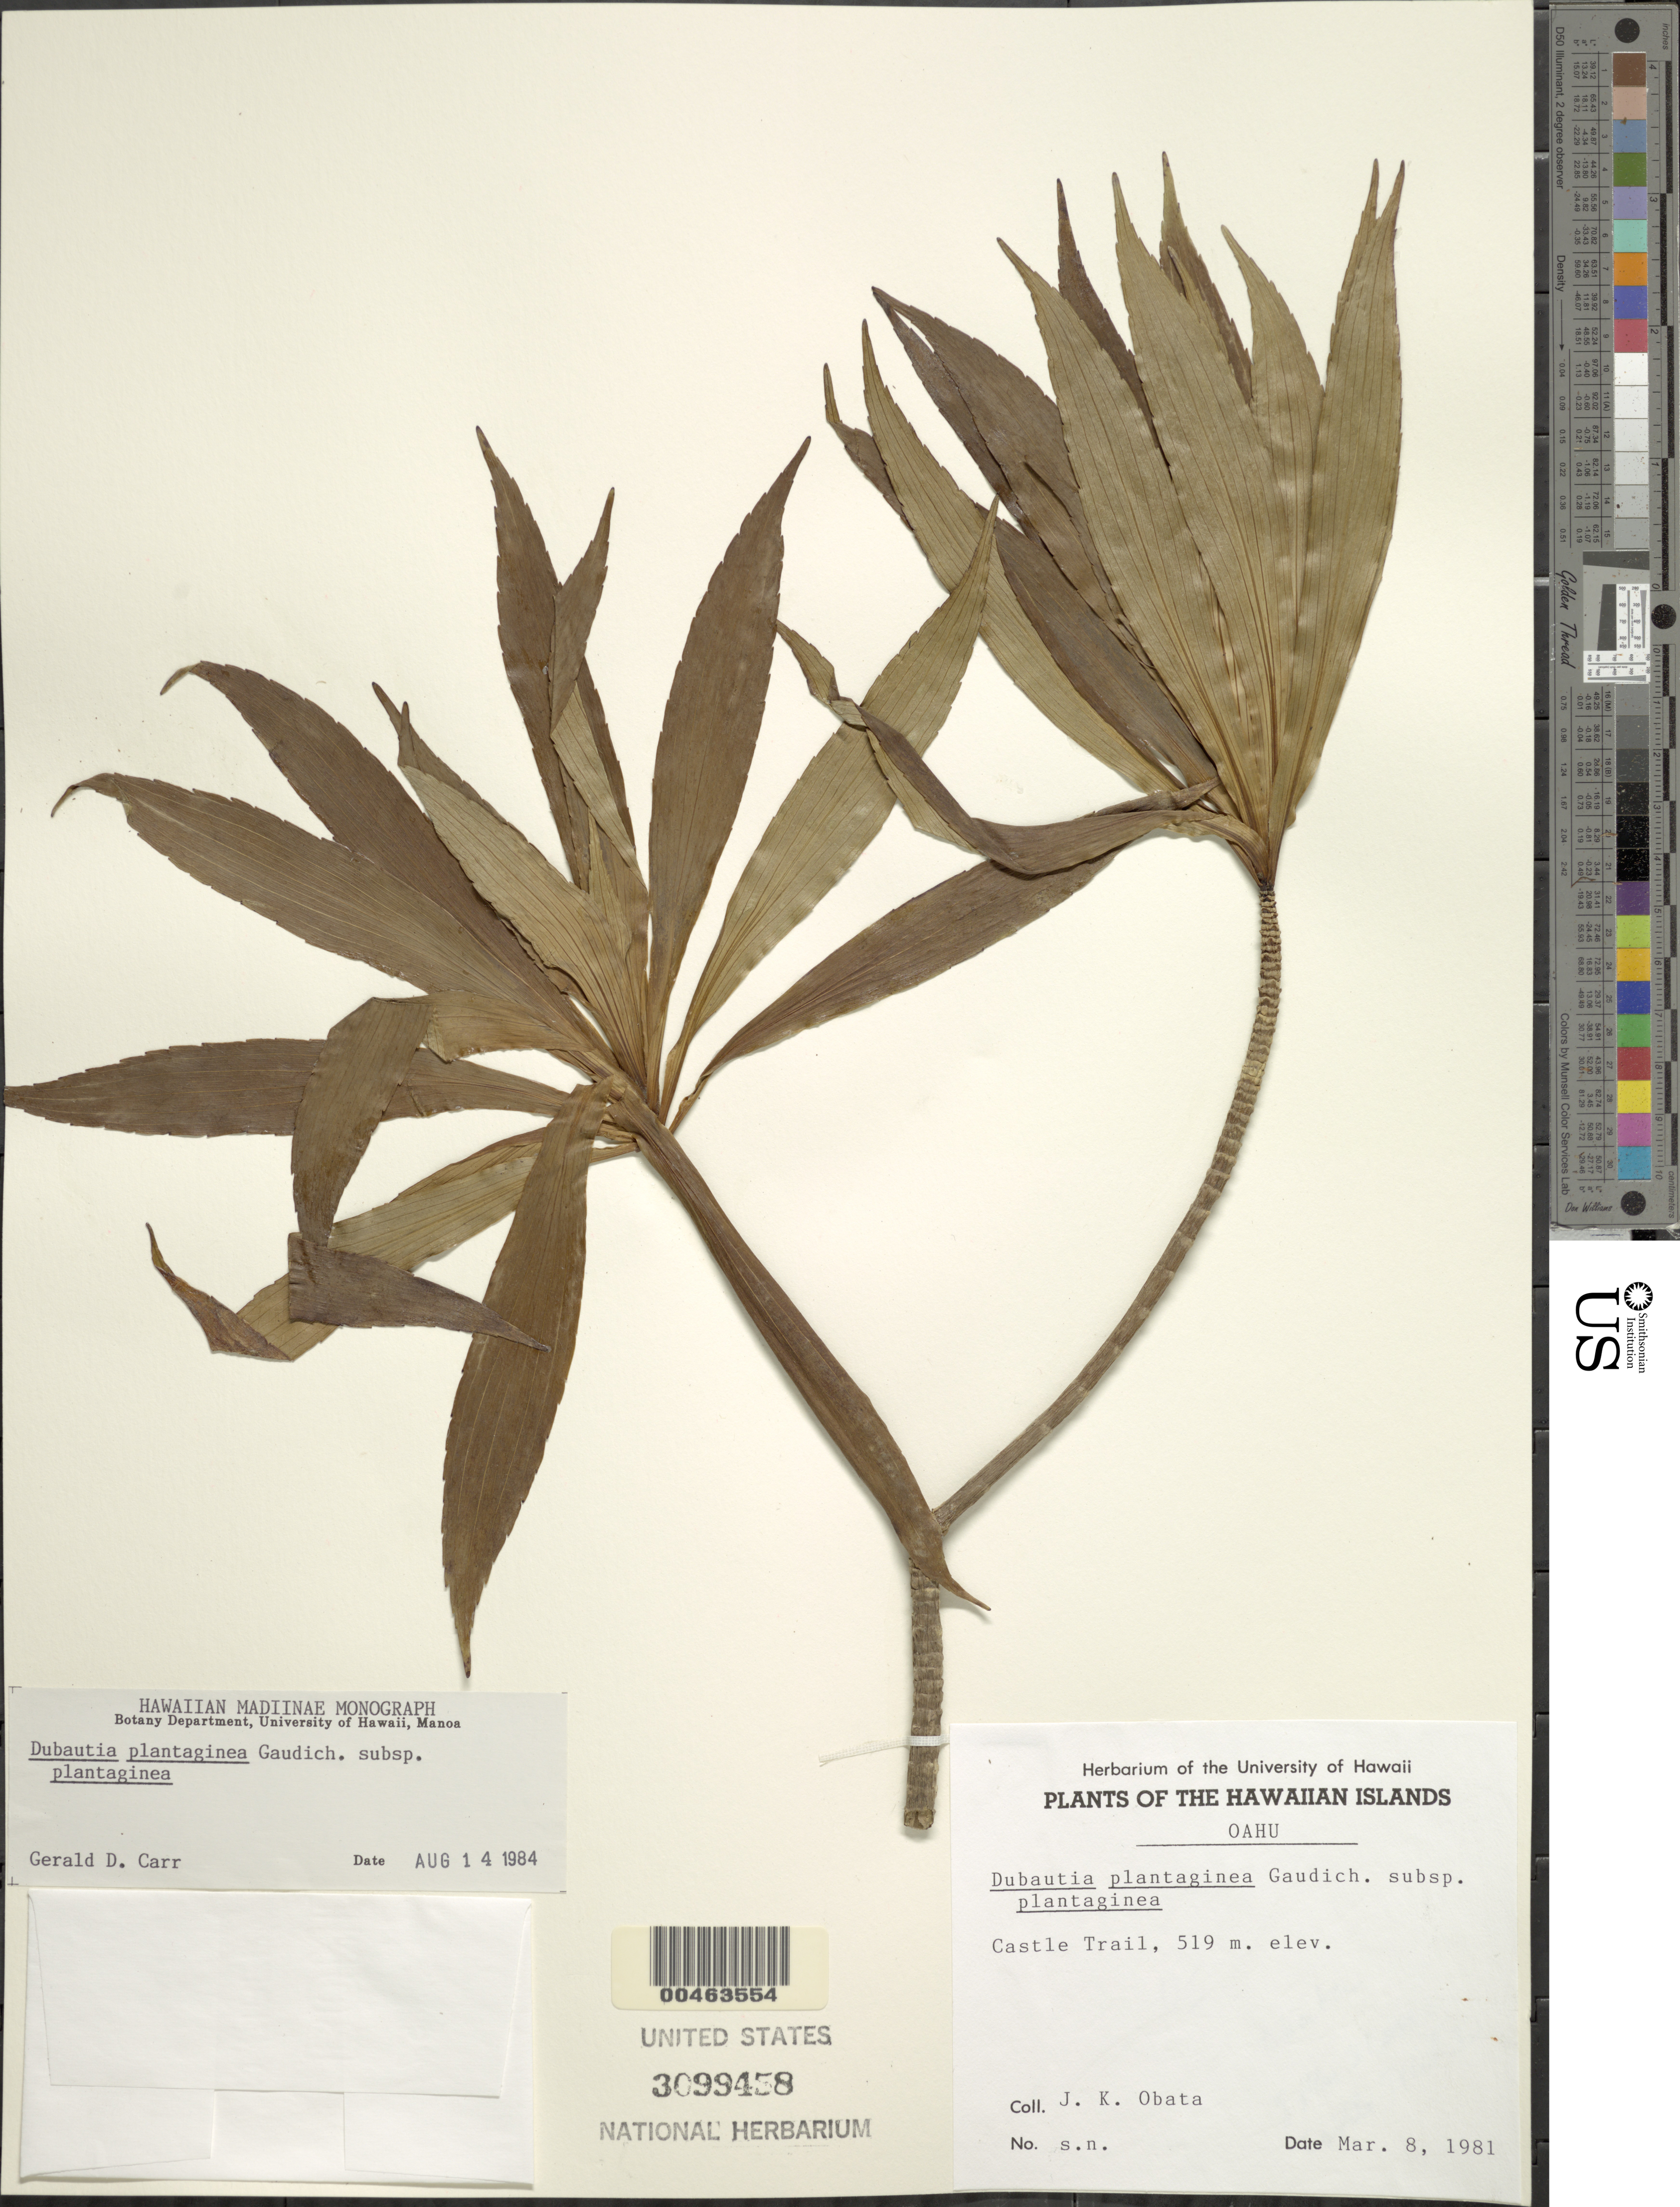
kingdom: Plantae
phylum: Tracheophyta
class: Magnoliopsida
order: Asterales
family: Asteraceae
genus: Dubautia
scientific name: Dubautia plantaginea subsp. plantaginea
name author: Gaudich.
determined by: Carr, G. D.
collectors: J. Obata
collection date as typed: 8 Mar 1981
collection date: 1981-03-08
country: United States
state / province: Hawaii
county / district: Honolulu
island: Oahu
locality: Castle Trail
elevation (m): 519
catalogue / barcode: US 3099458